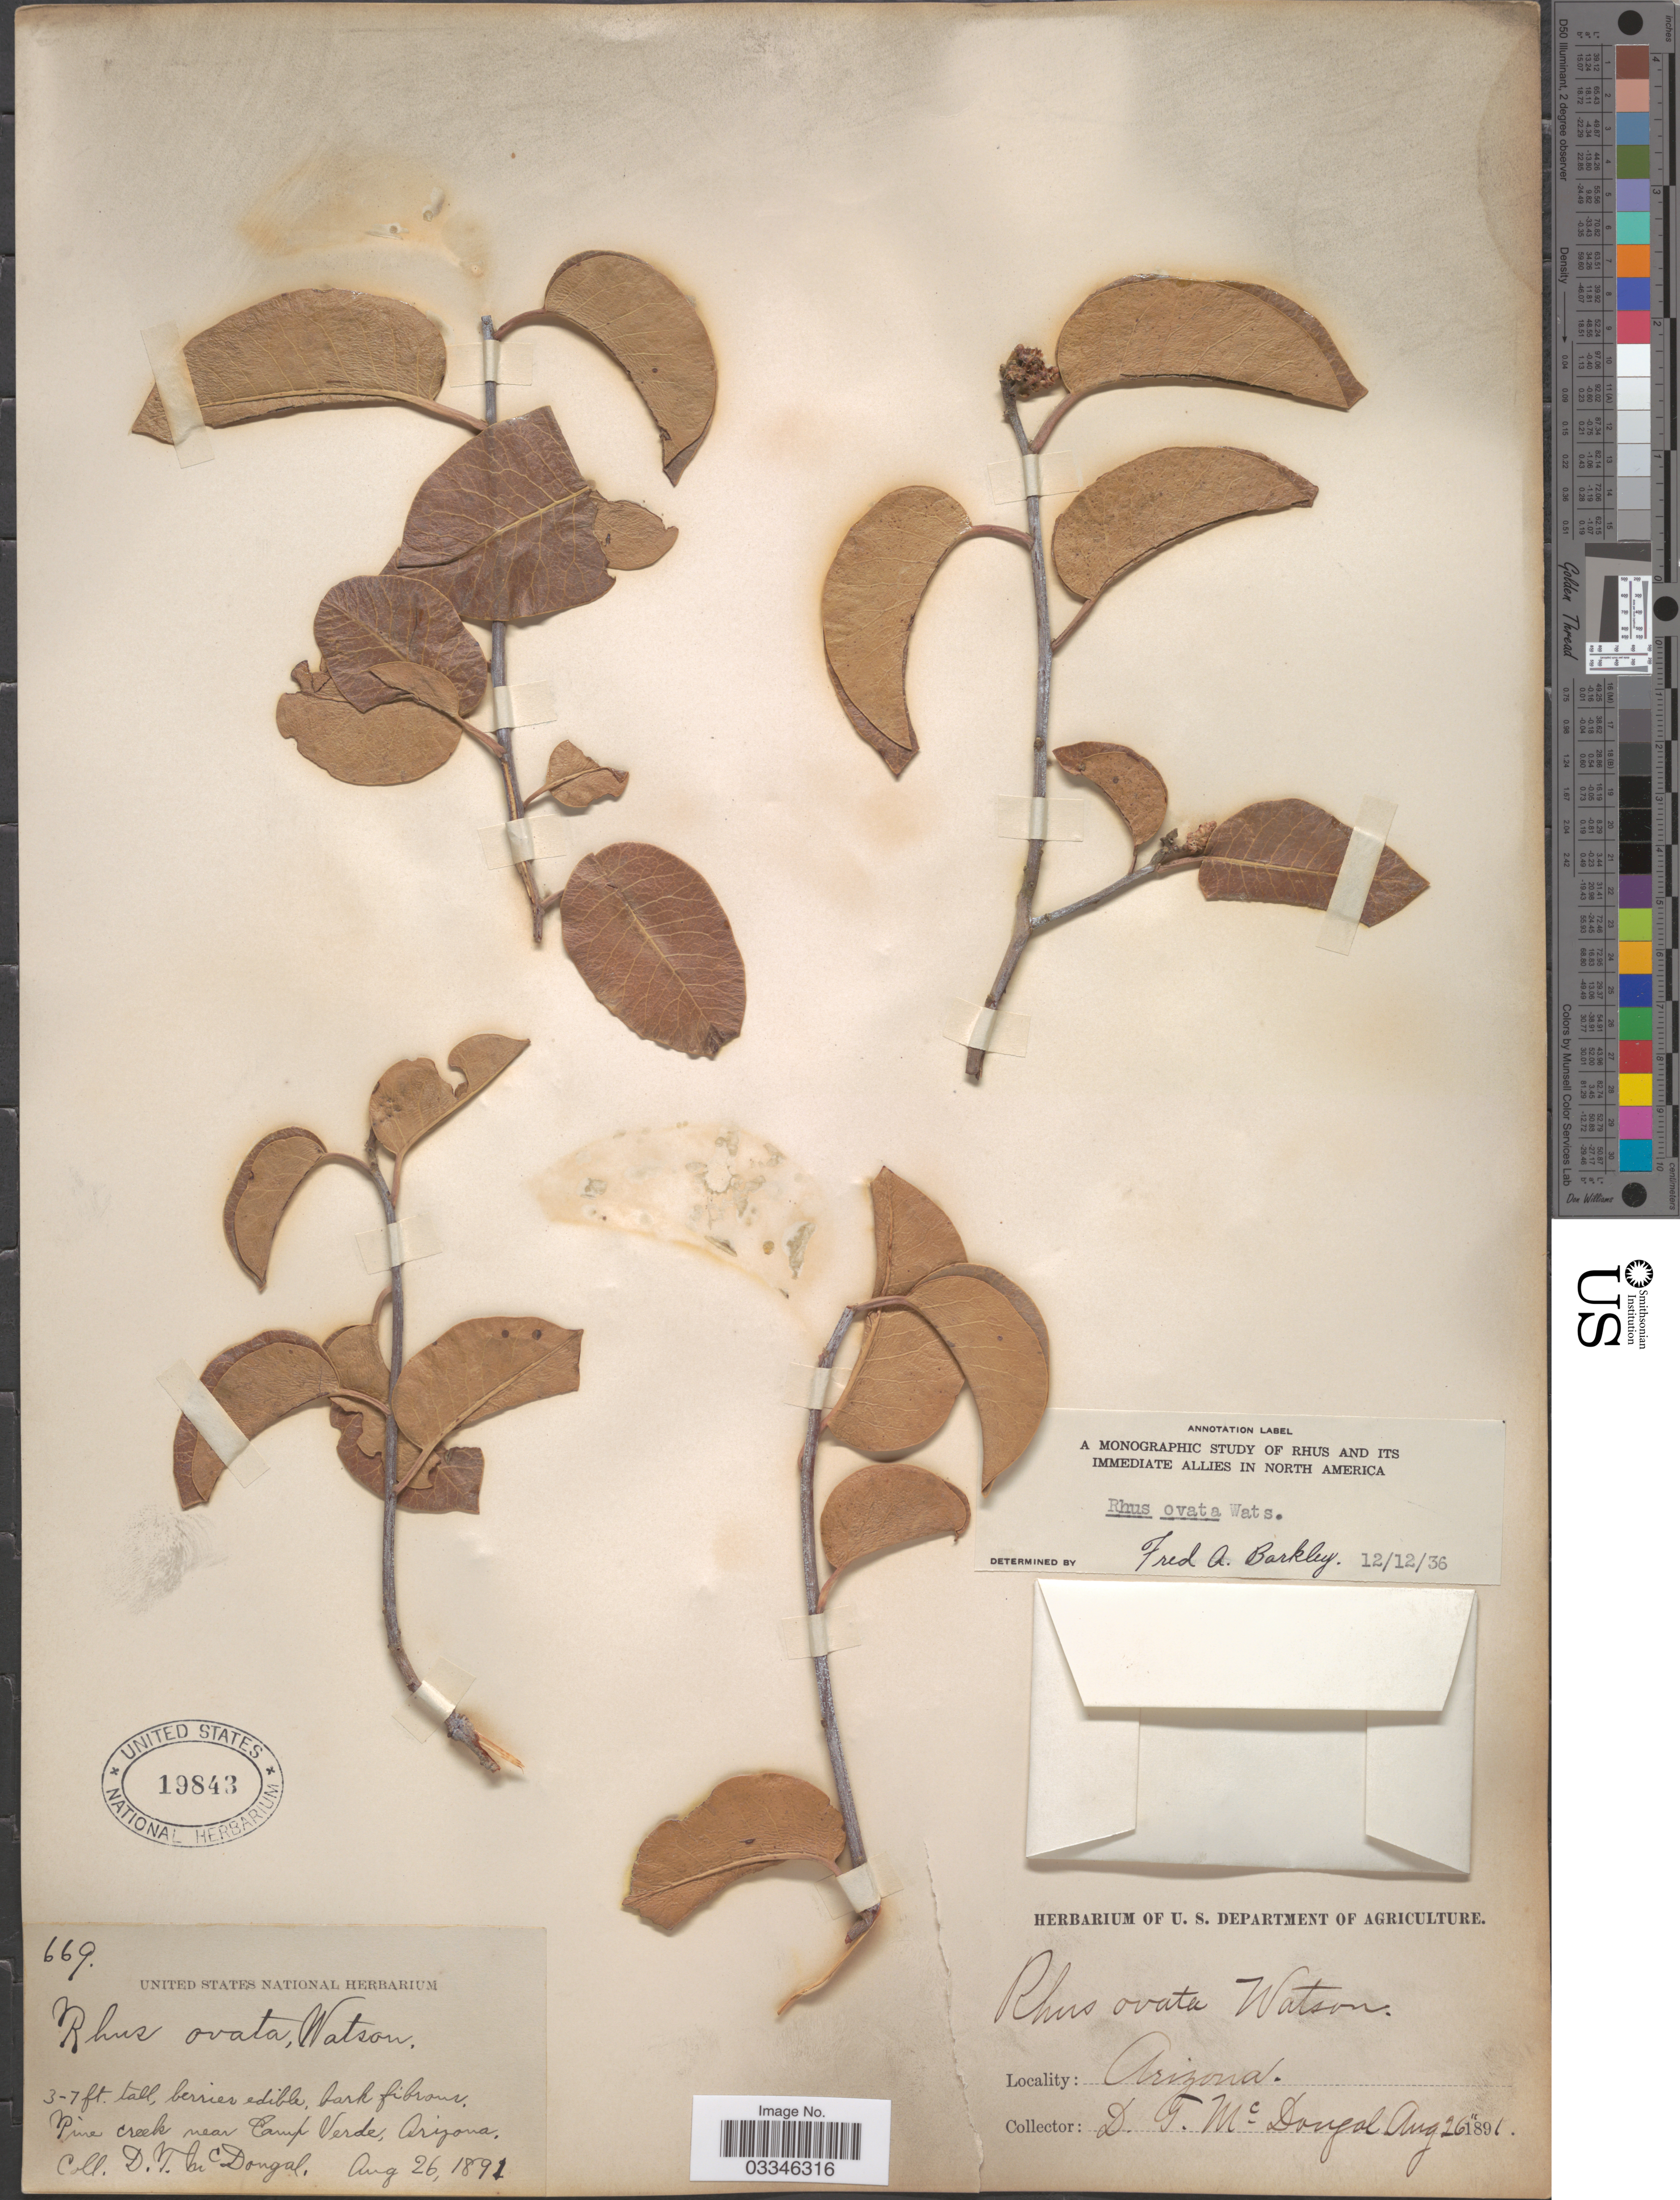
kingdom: Plantae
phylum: Tracheophyta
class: Magnoliopsida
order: Sapindales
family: Anacardiaceae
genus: Rhus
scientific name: Rhus ovata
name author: S. Watson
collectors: D. McDougal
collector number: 669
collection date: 1891-08-26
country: United States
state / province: Arizona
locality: Pine creek near Camp Verde.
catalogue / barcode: US 19843